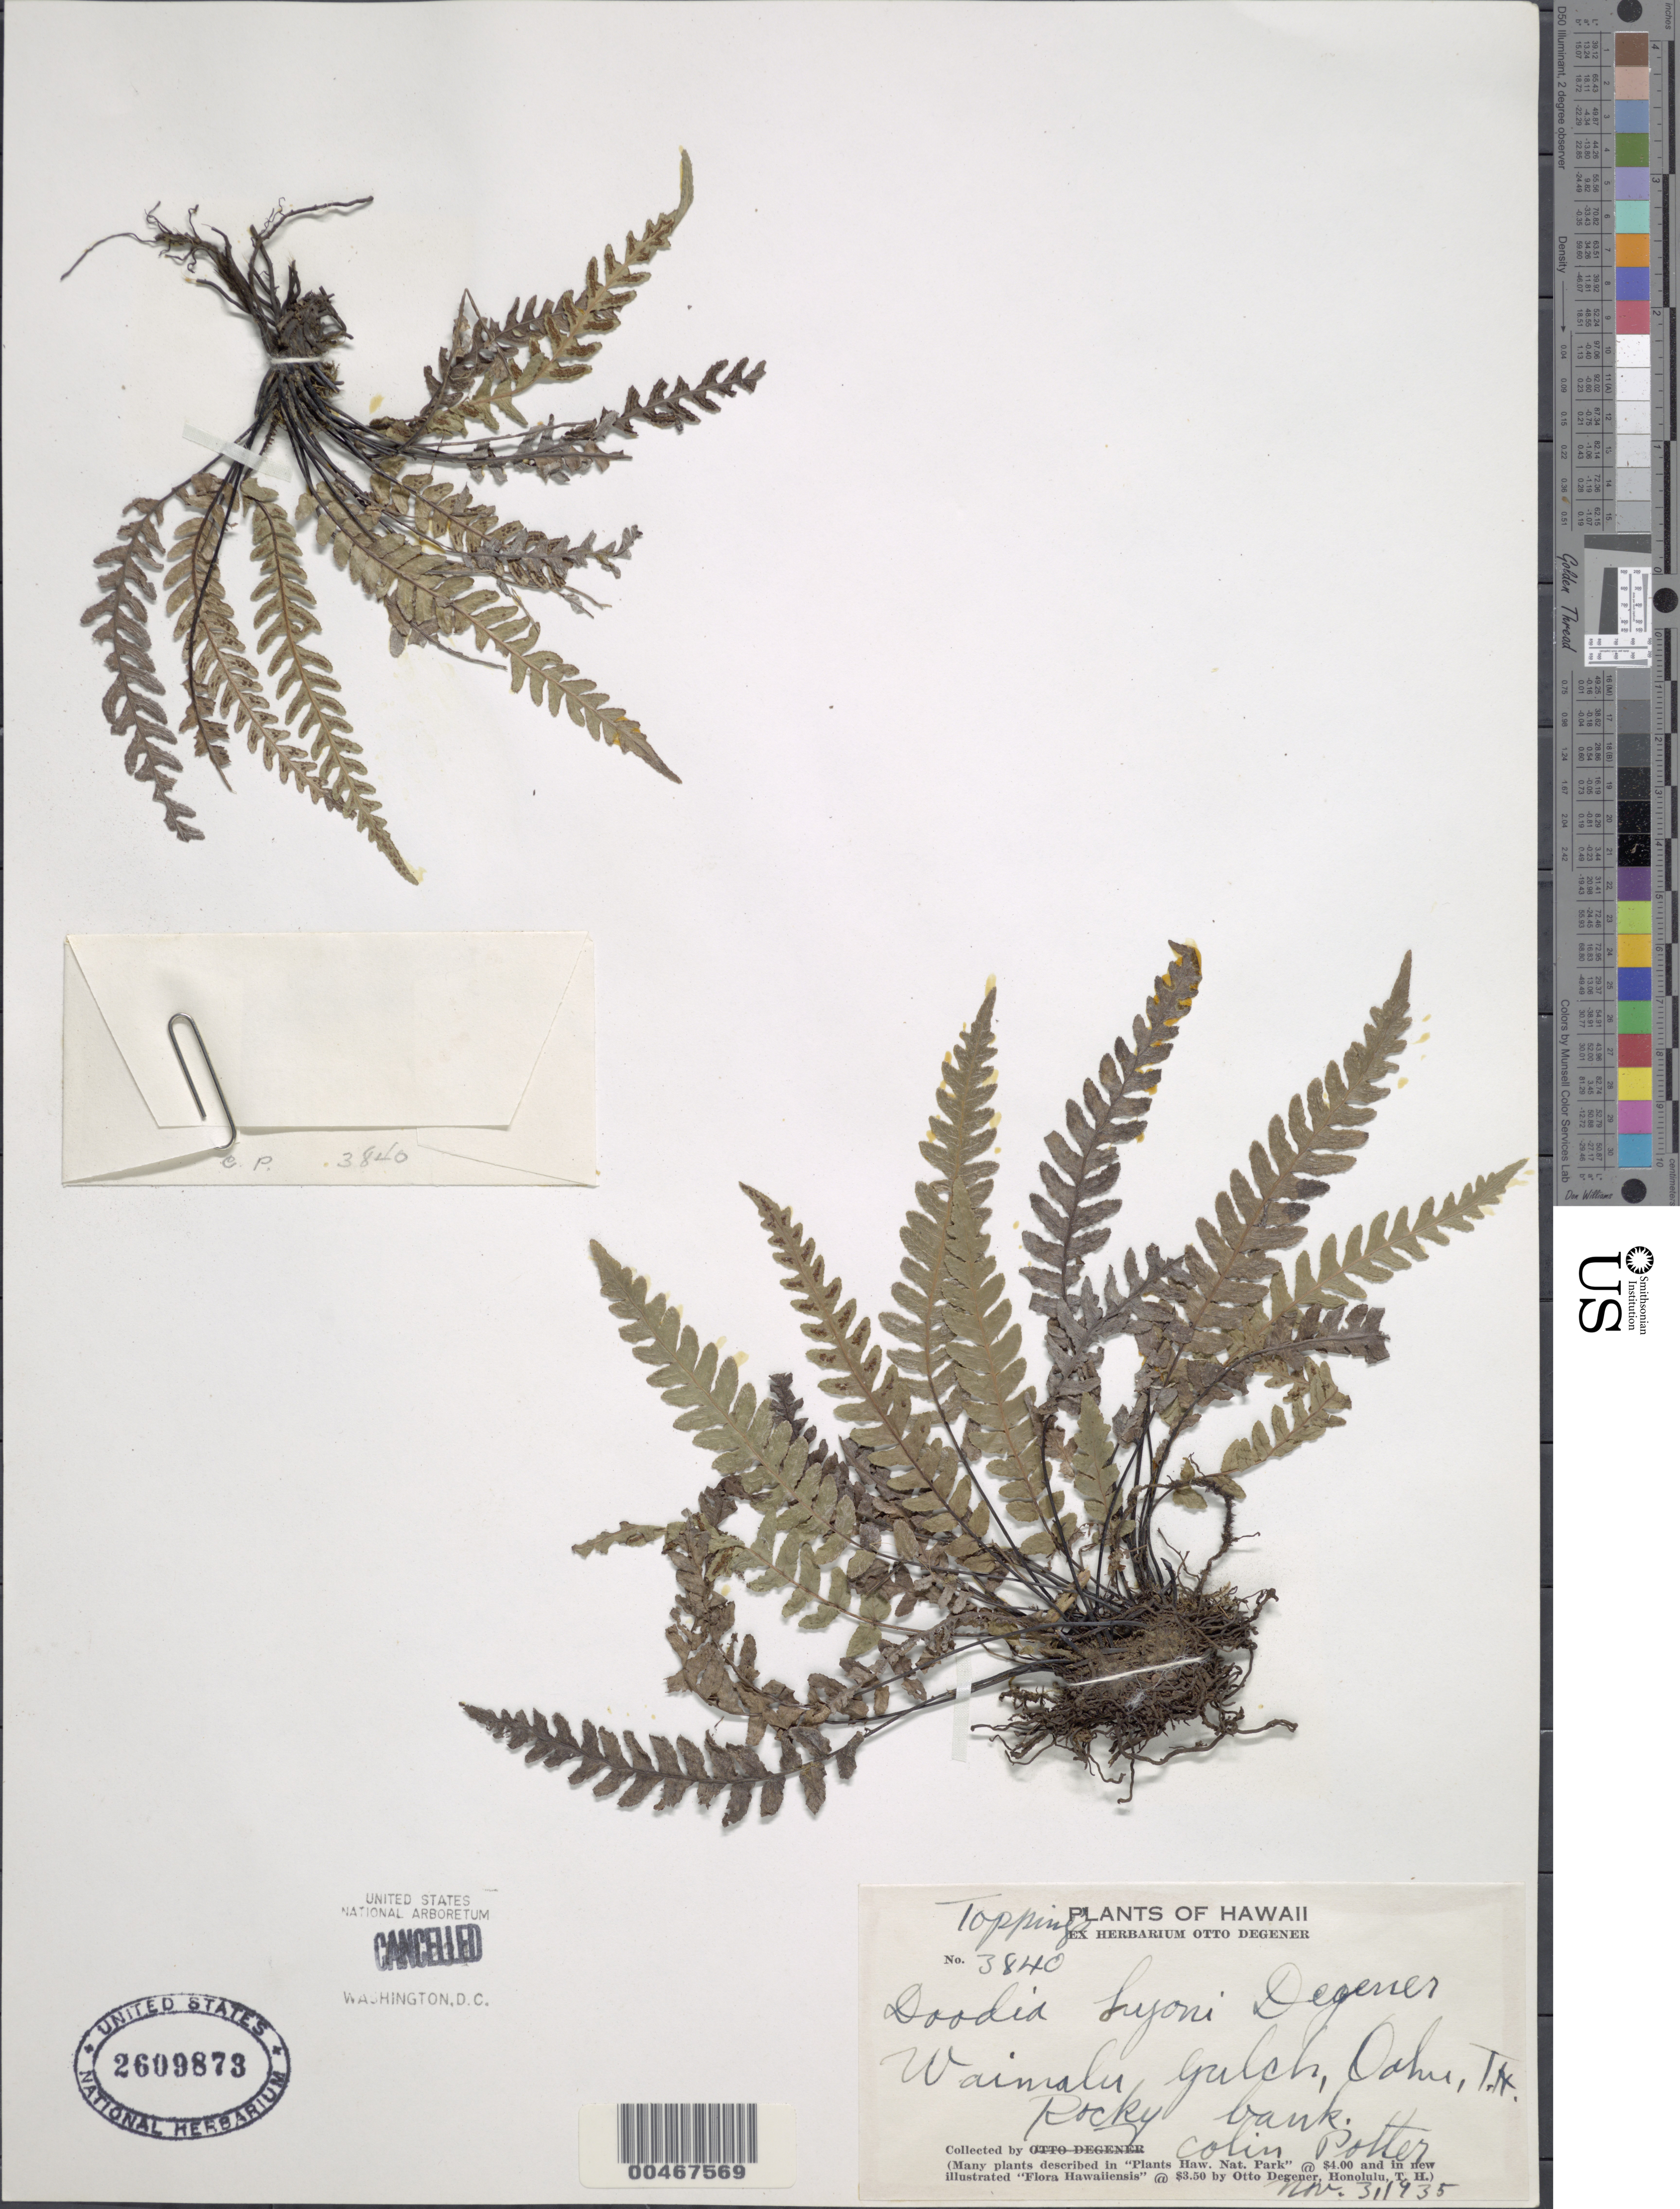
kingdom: Plantae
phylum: Tracheophyta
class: Polypodiopsida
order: Polypodiales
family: Blechnaceae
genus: Doodia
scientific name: Doodia lyonii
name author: O. Deg.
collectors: C. Potter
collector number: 3840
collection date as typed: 3 Nov 1935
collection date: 1935-11-03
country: United States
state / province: Hawaii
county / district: Honolulu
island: Oahu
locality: Waimalu Gulch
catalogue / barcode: US 2609873